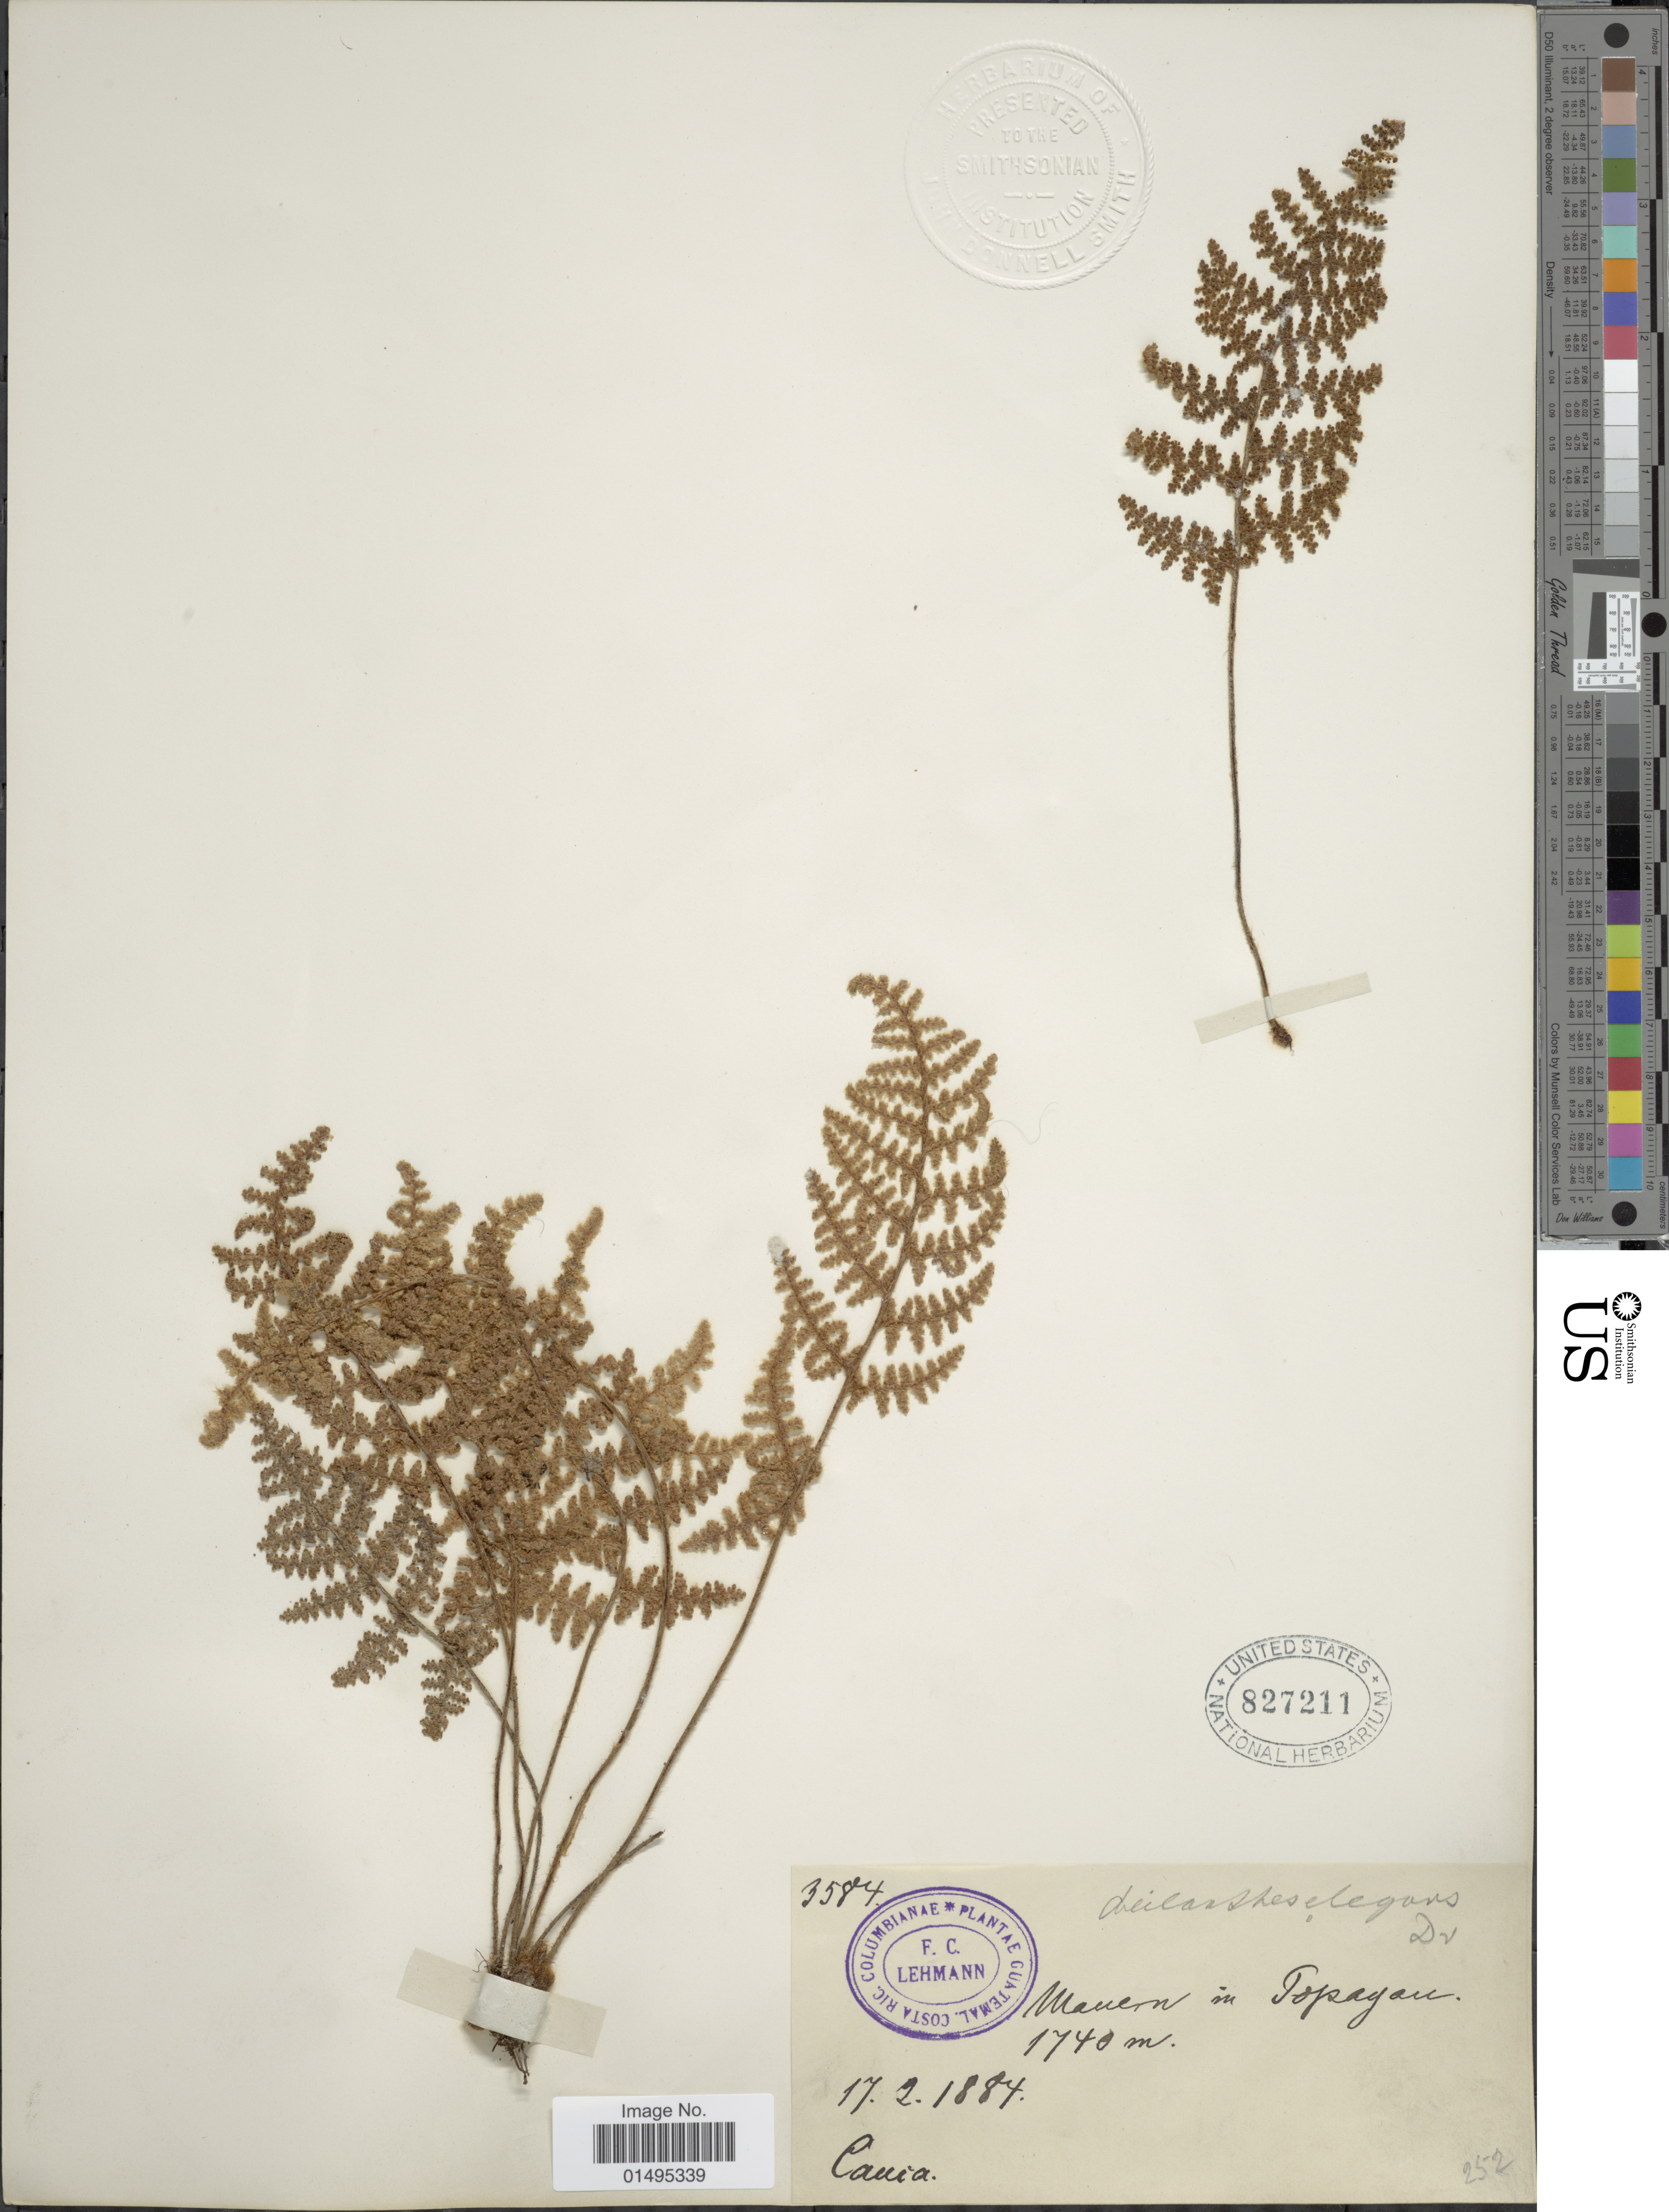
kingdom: Plantae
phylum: Tracheophyta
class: Polypodiopsida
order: Polypodiales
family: Pteridaceae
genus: Myriopteris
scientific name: Myriopteris myriophylla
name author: (Desv.) J. Sm.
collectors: F. C. Lehmann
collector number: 3584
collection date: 1884-02-17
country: Colombia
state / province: Cauca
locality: Mauern in Popayán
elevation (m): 1740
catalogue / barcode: US 827211